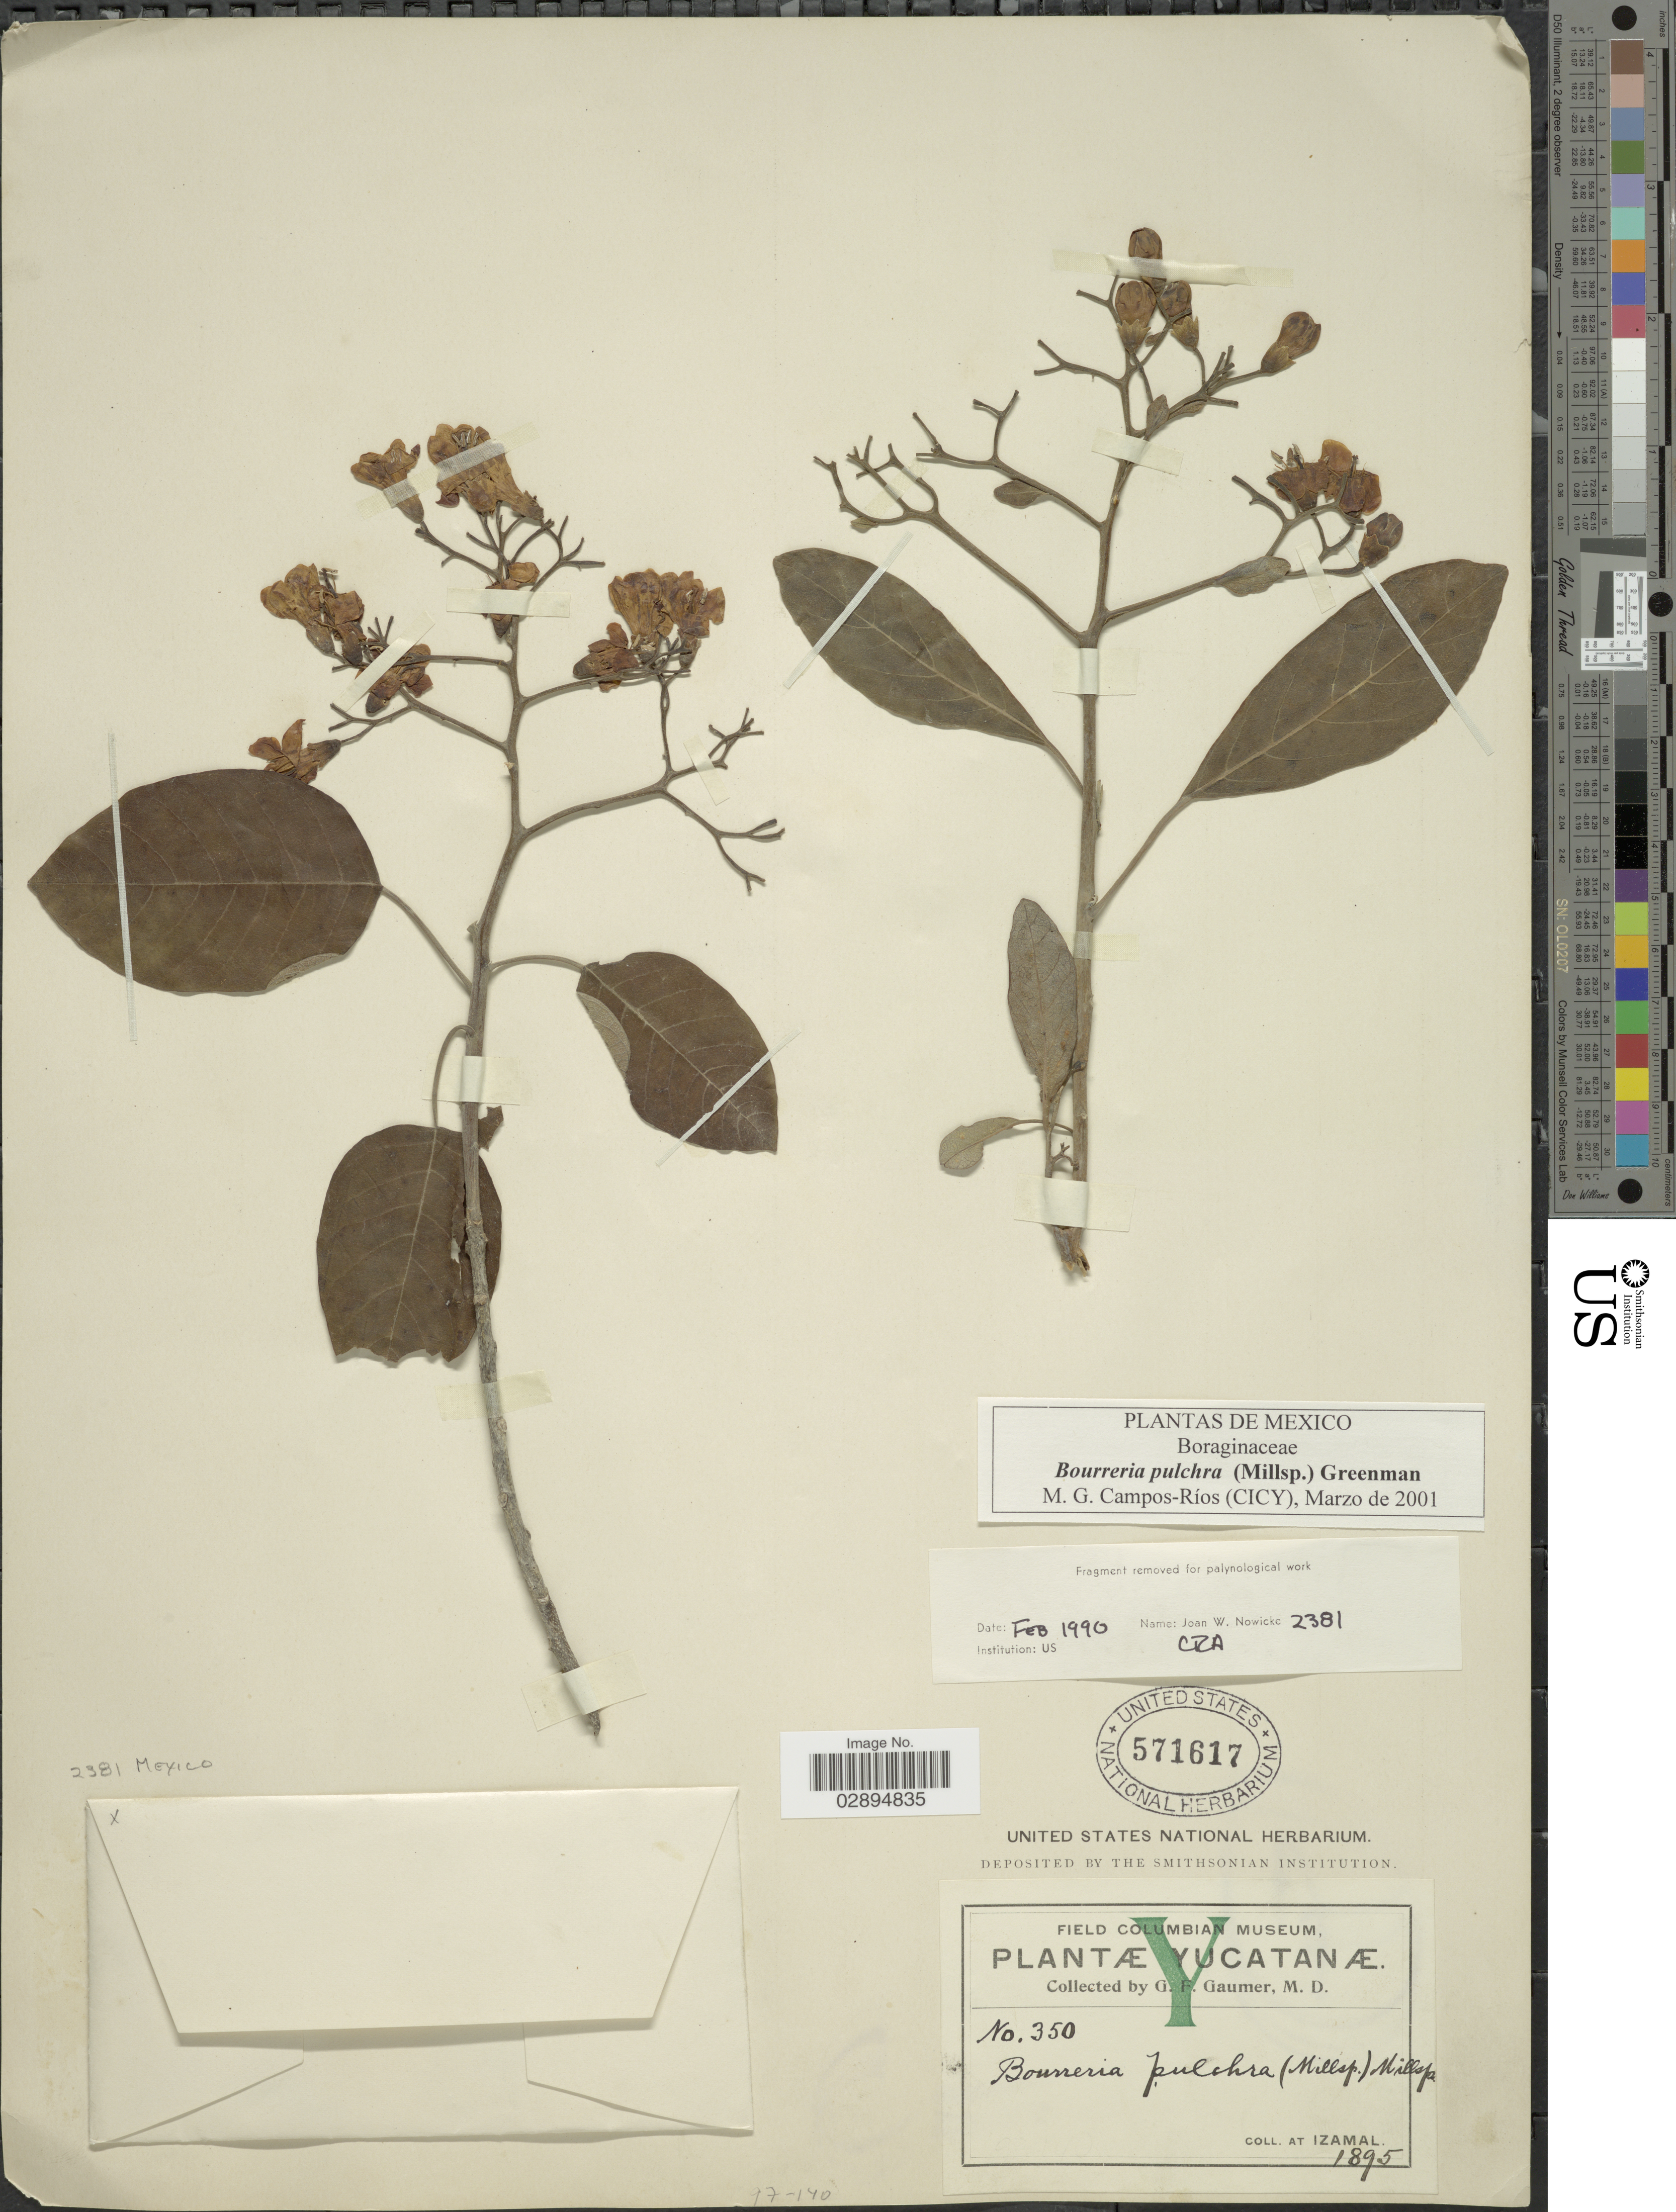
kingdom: Plantae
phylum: Tracheophyta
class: Magnoliopsida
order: Boraginales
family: Ehretiaceae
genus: Bourreria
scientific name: Bourreria pulchra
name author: (Millsp.) Millsp.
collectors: G. F. Gaumer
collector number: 350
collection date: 1895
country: Mexico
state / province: Yucatán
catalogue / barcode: US 571617